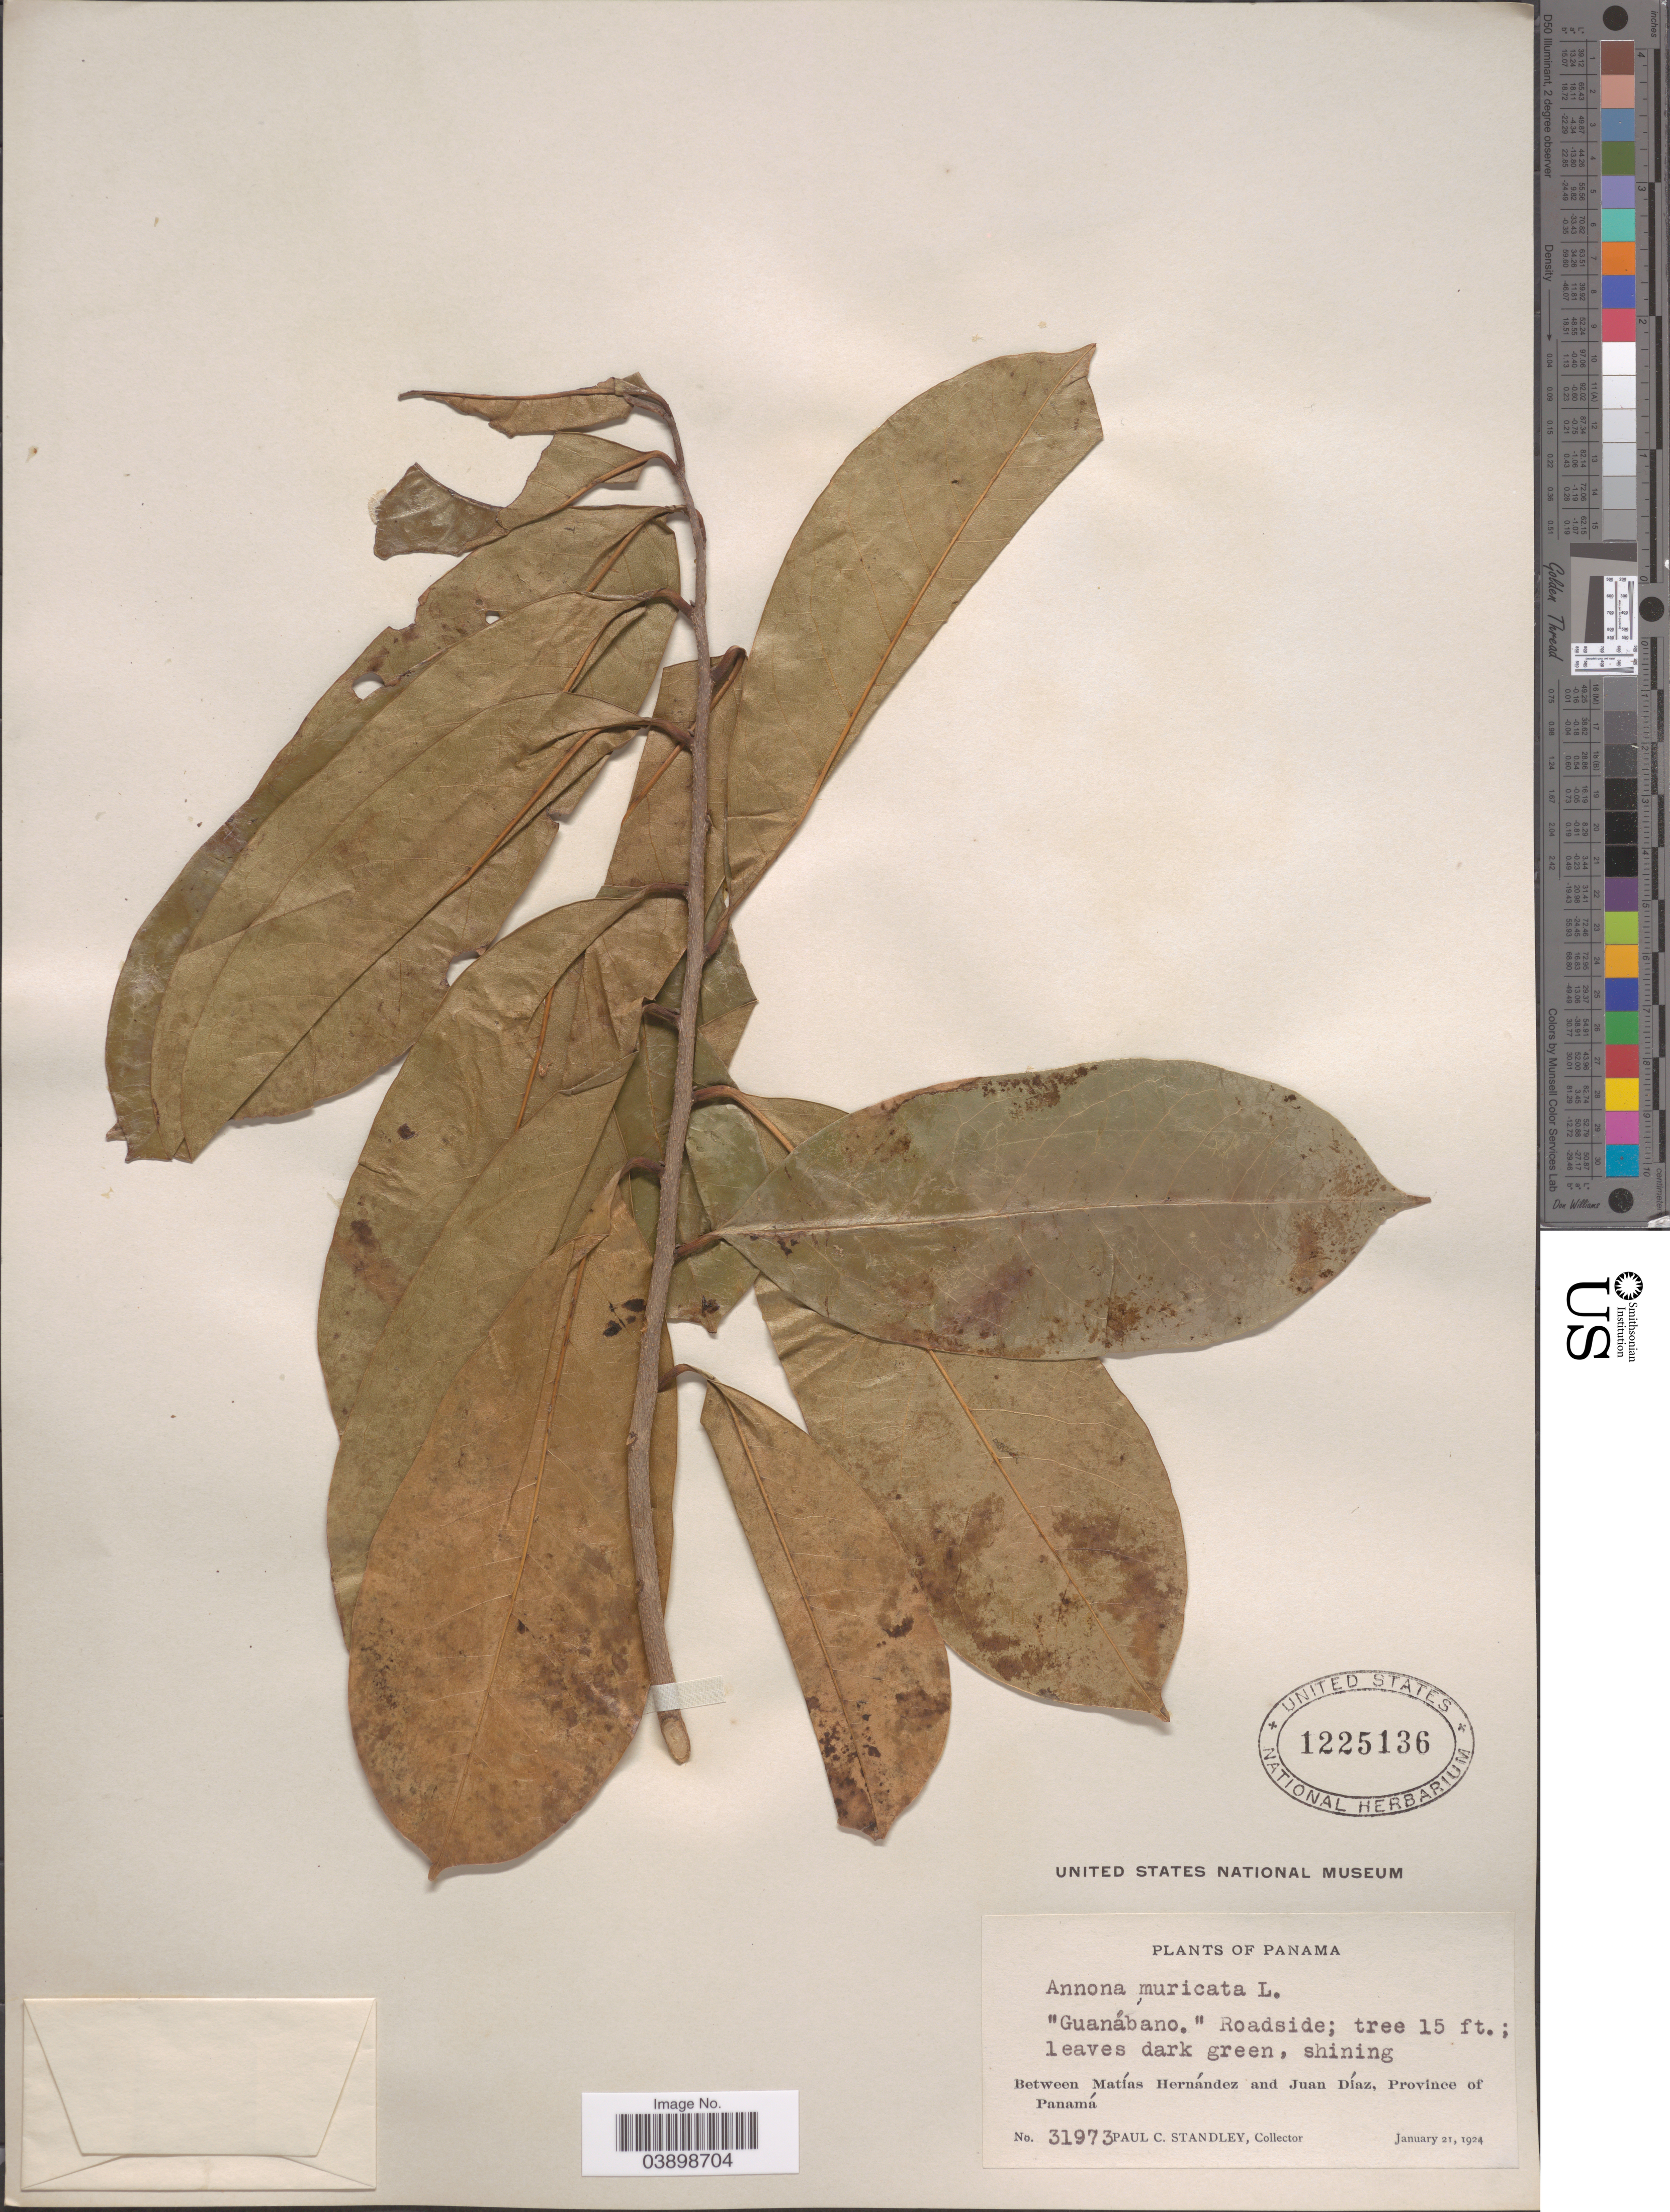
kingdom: Plantae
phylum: Tracheophyta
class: Magnoliopsida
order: Magnoliales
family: Annonaceae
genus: Annona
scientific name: Annona muricata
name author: L.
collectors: P. C. Standley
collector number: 31973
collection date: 1924-01-21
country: Panama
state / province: Panamá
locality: Between Matías Hernández and Juan Díaz.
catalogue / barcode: US 1225136